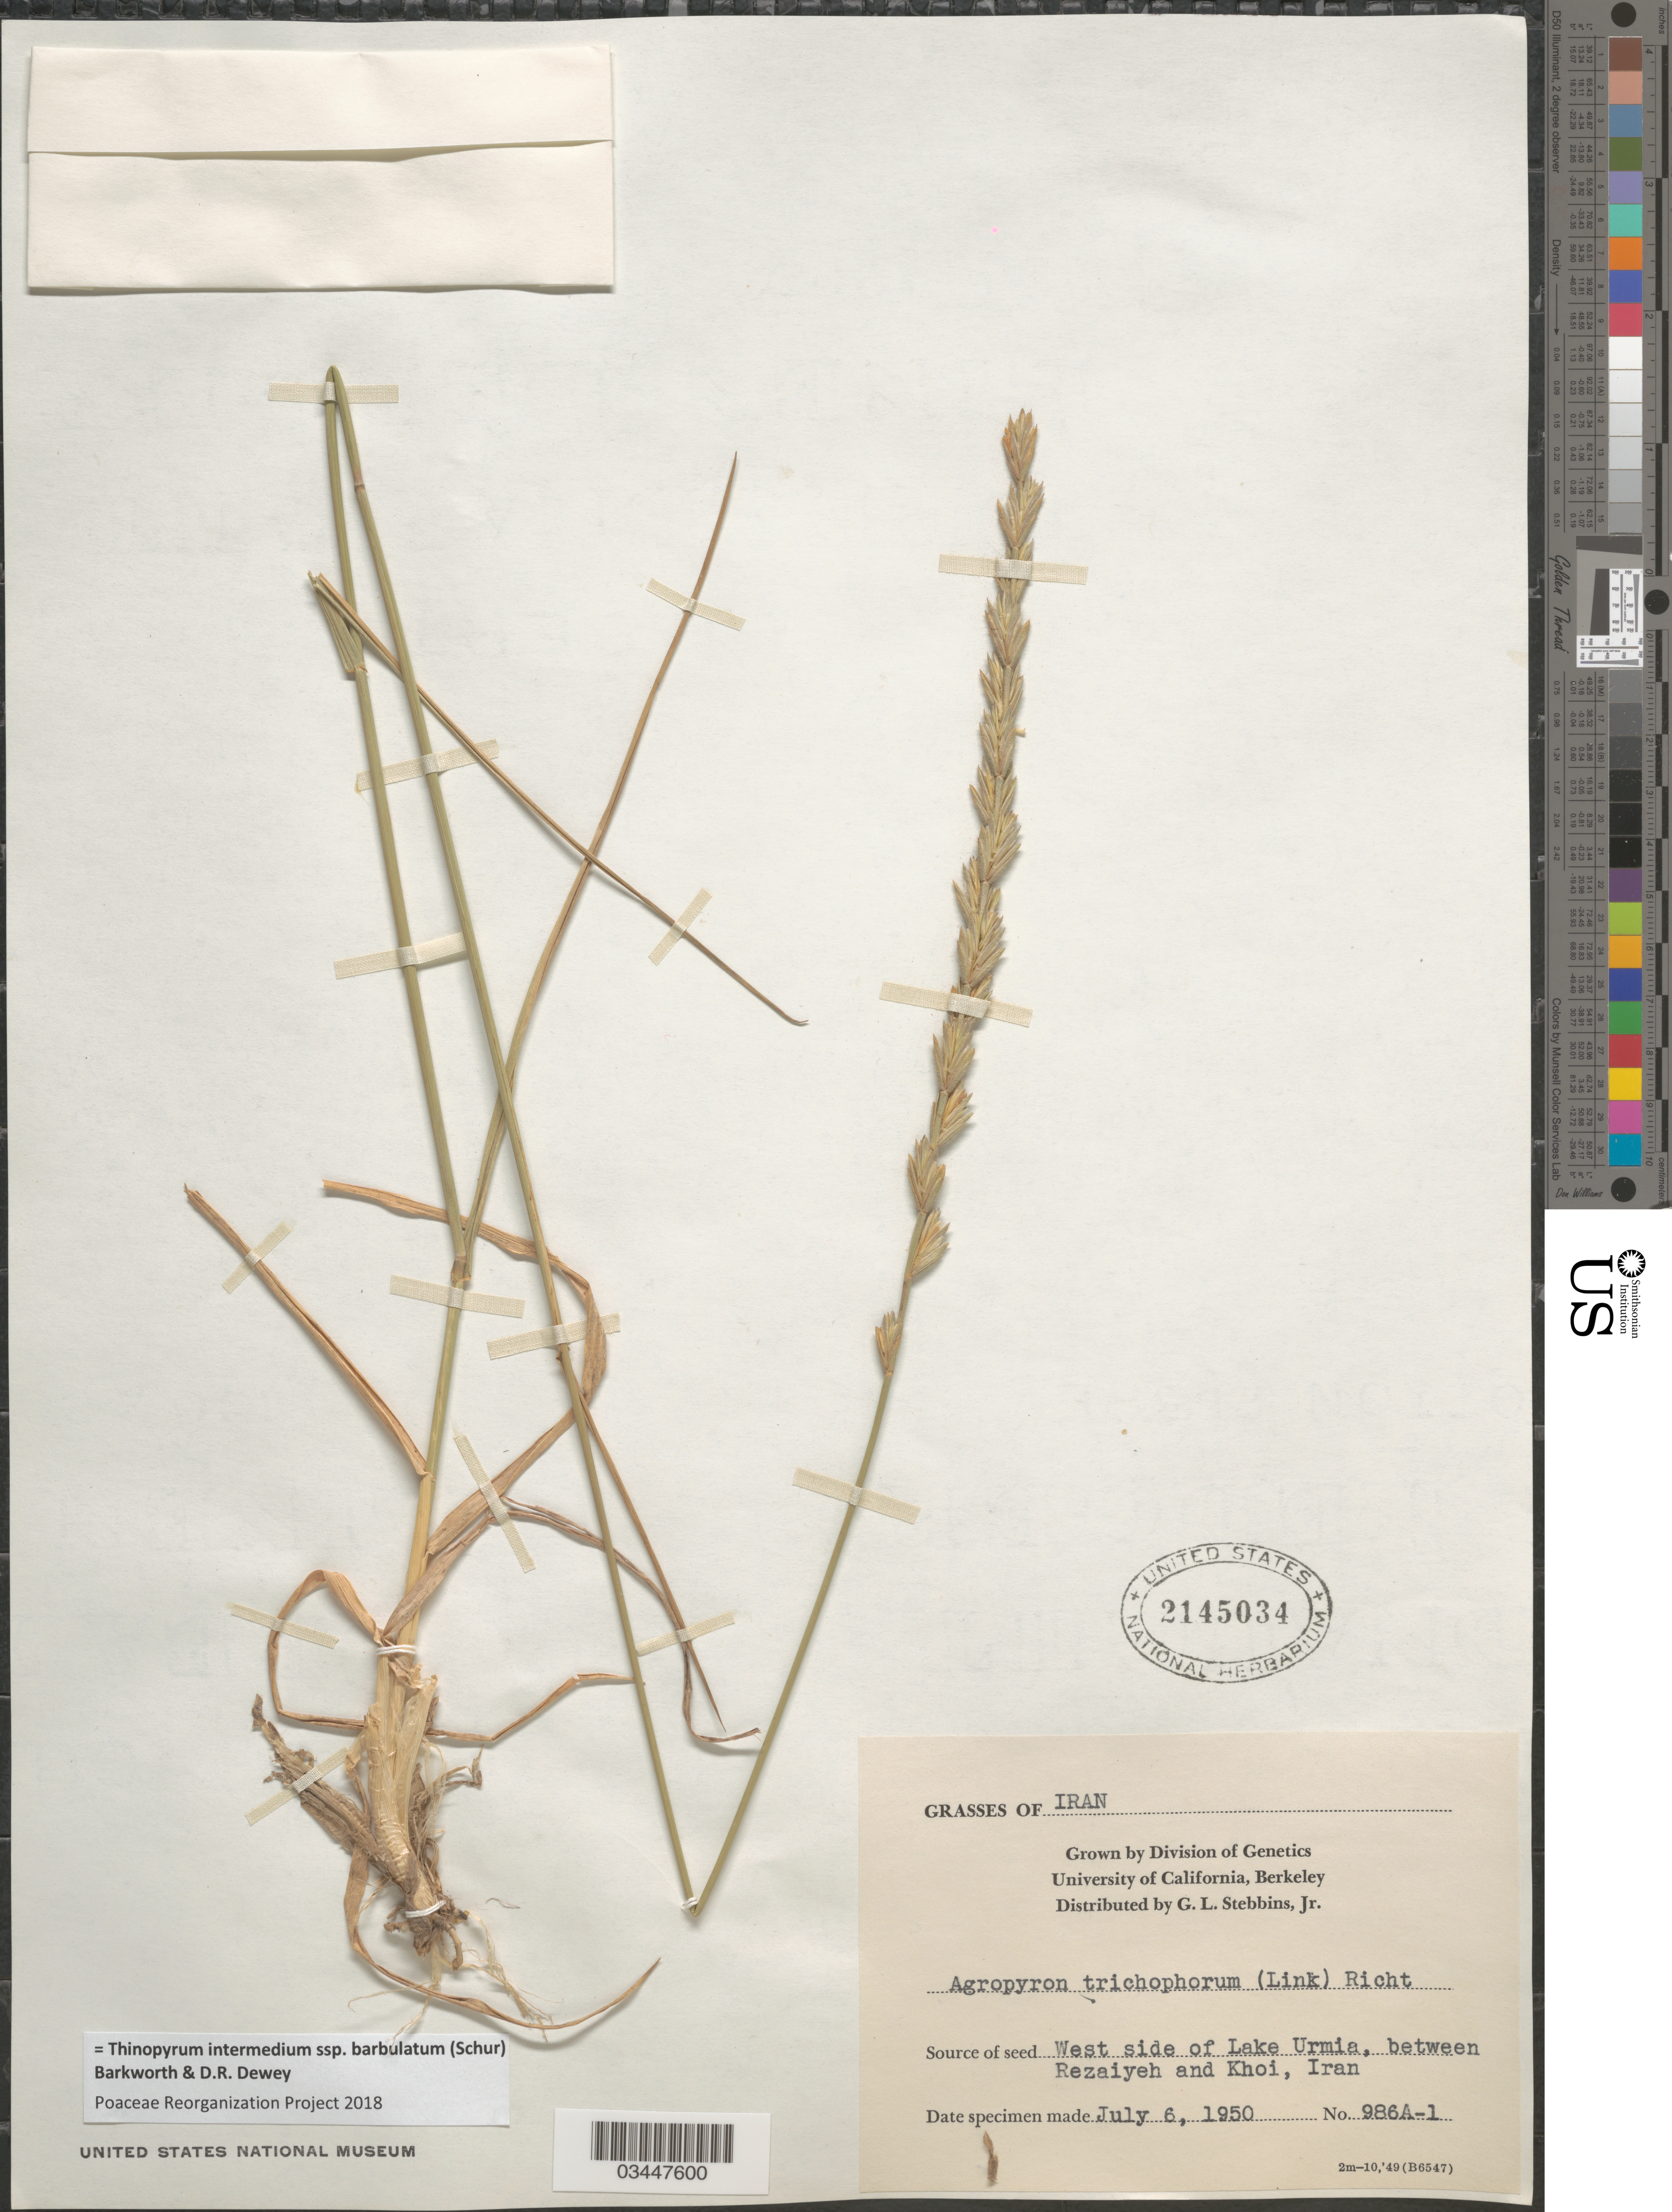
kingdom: Plantae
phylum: Tracheophyta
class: Liliopsida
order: Poales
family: Poaceae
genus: Thinopyrum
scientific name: Thinopyrum intermedium subsp. barbulatum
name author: (Schur) Barkworth & Dewey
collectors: G. L. Stebbins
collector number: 986A-1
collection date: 1950-07-06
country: United States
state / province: California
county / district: Alameda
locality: University of California, Berkeley.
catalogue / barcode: US 2145034